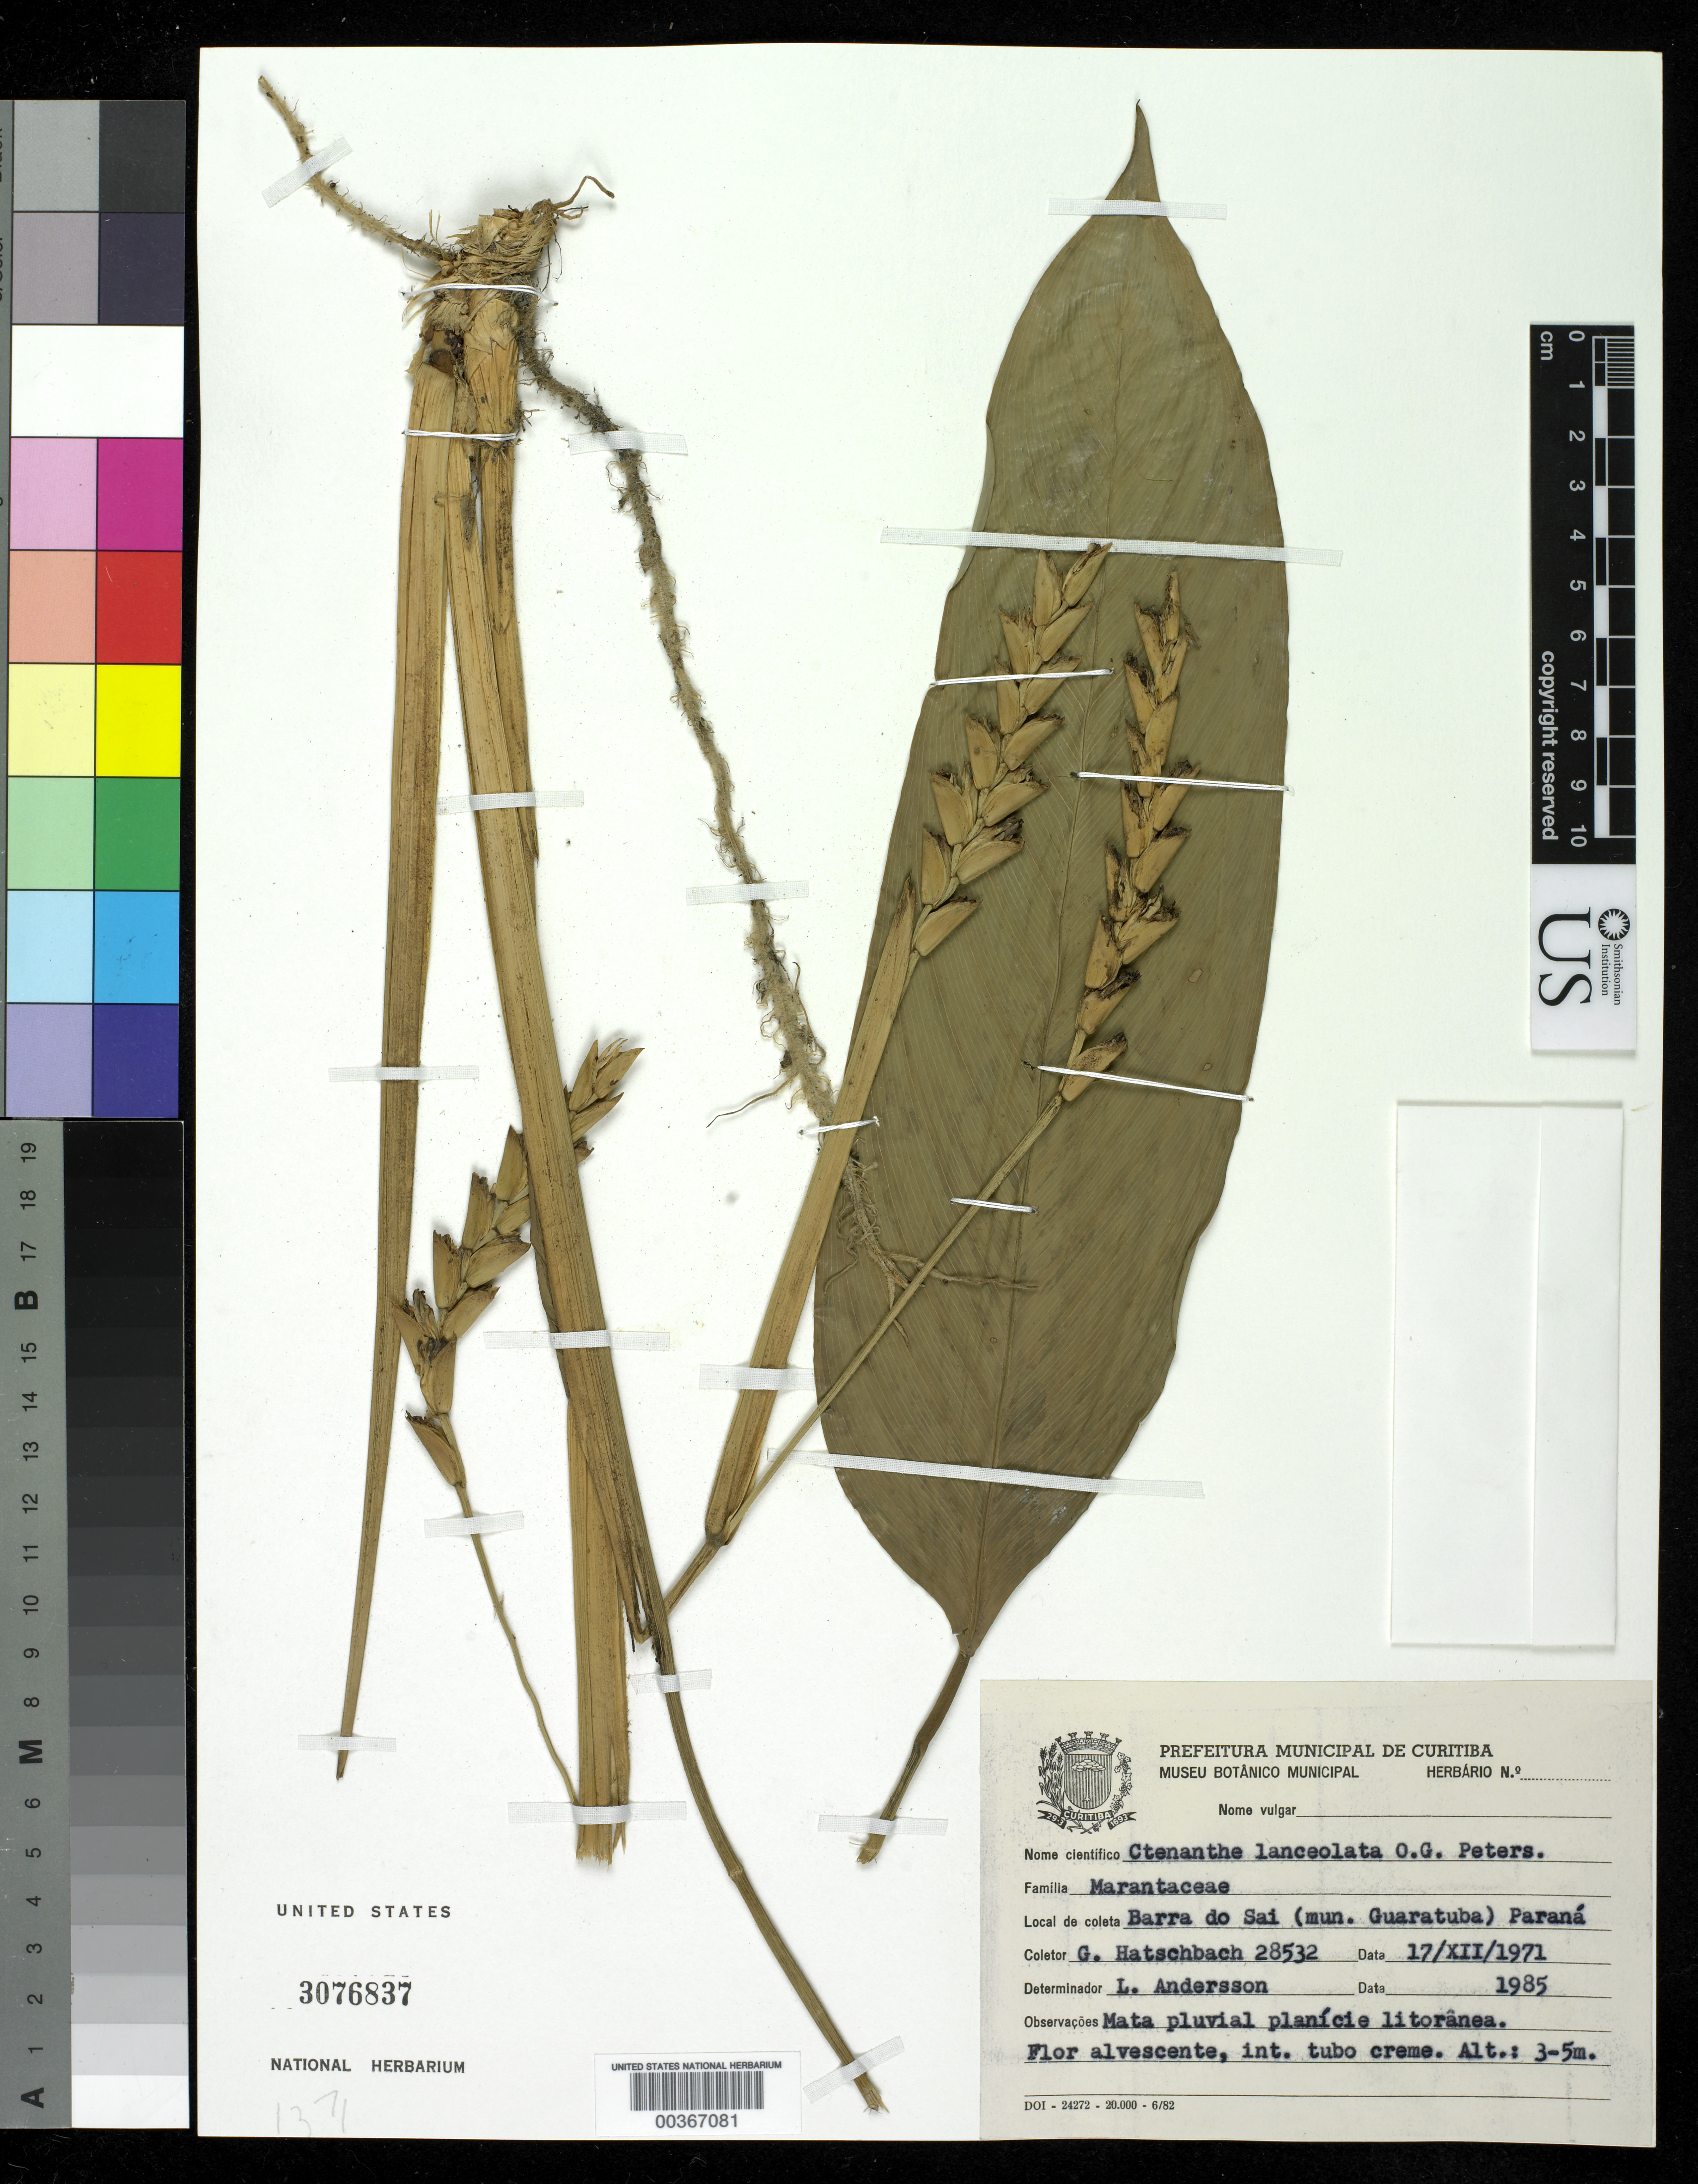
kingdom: Plantae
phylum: Tracheophyta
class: Liliopsida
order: Zingiberales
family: Marantaceae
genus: Ctenanthe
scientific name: Ctenanthe lanceolata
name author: Petersen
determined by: Andersson, [Bengt] Lennart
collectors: G. Hatschbach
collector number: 28532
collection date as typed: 17 Dec 1971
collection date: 1971-12-17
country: Brazil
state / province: Paraná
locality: Barra do sai (mun. guaratuba)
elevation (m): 3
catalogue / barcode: US 3076837